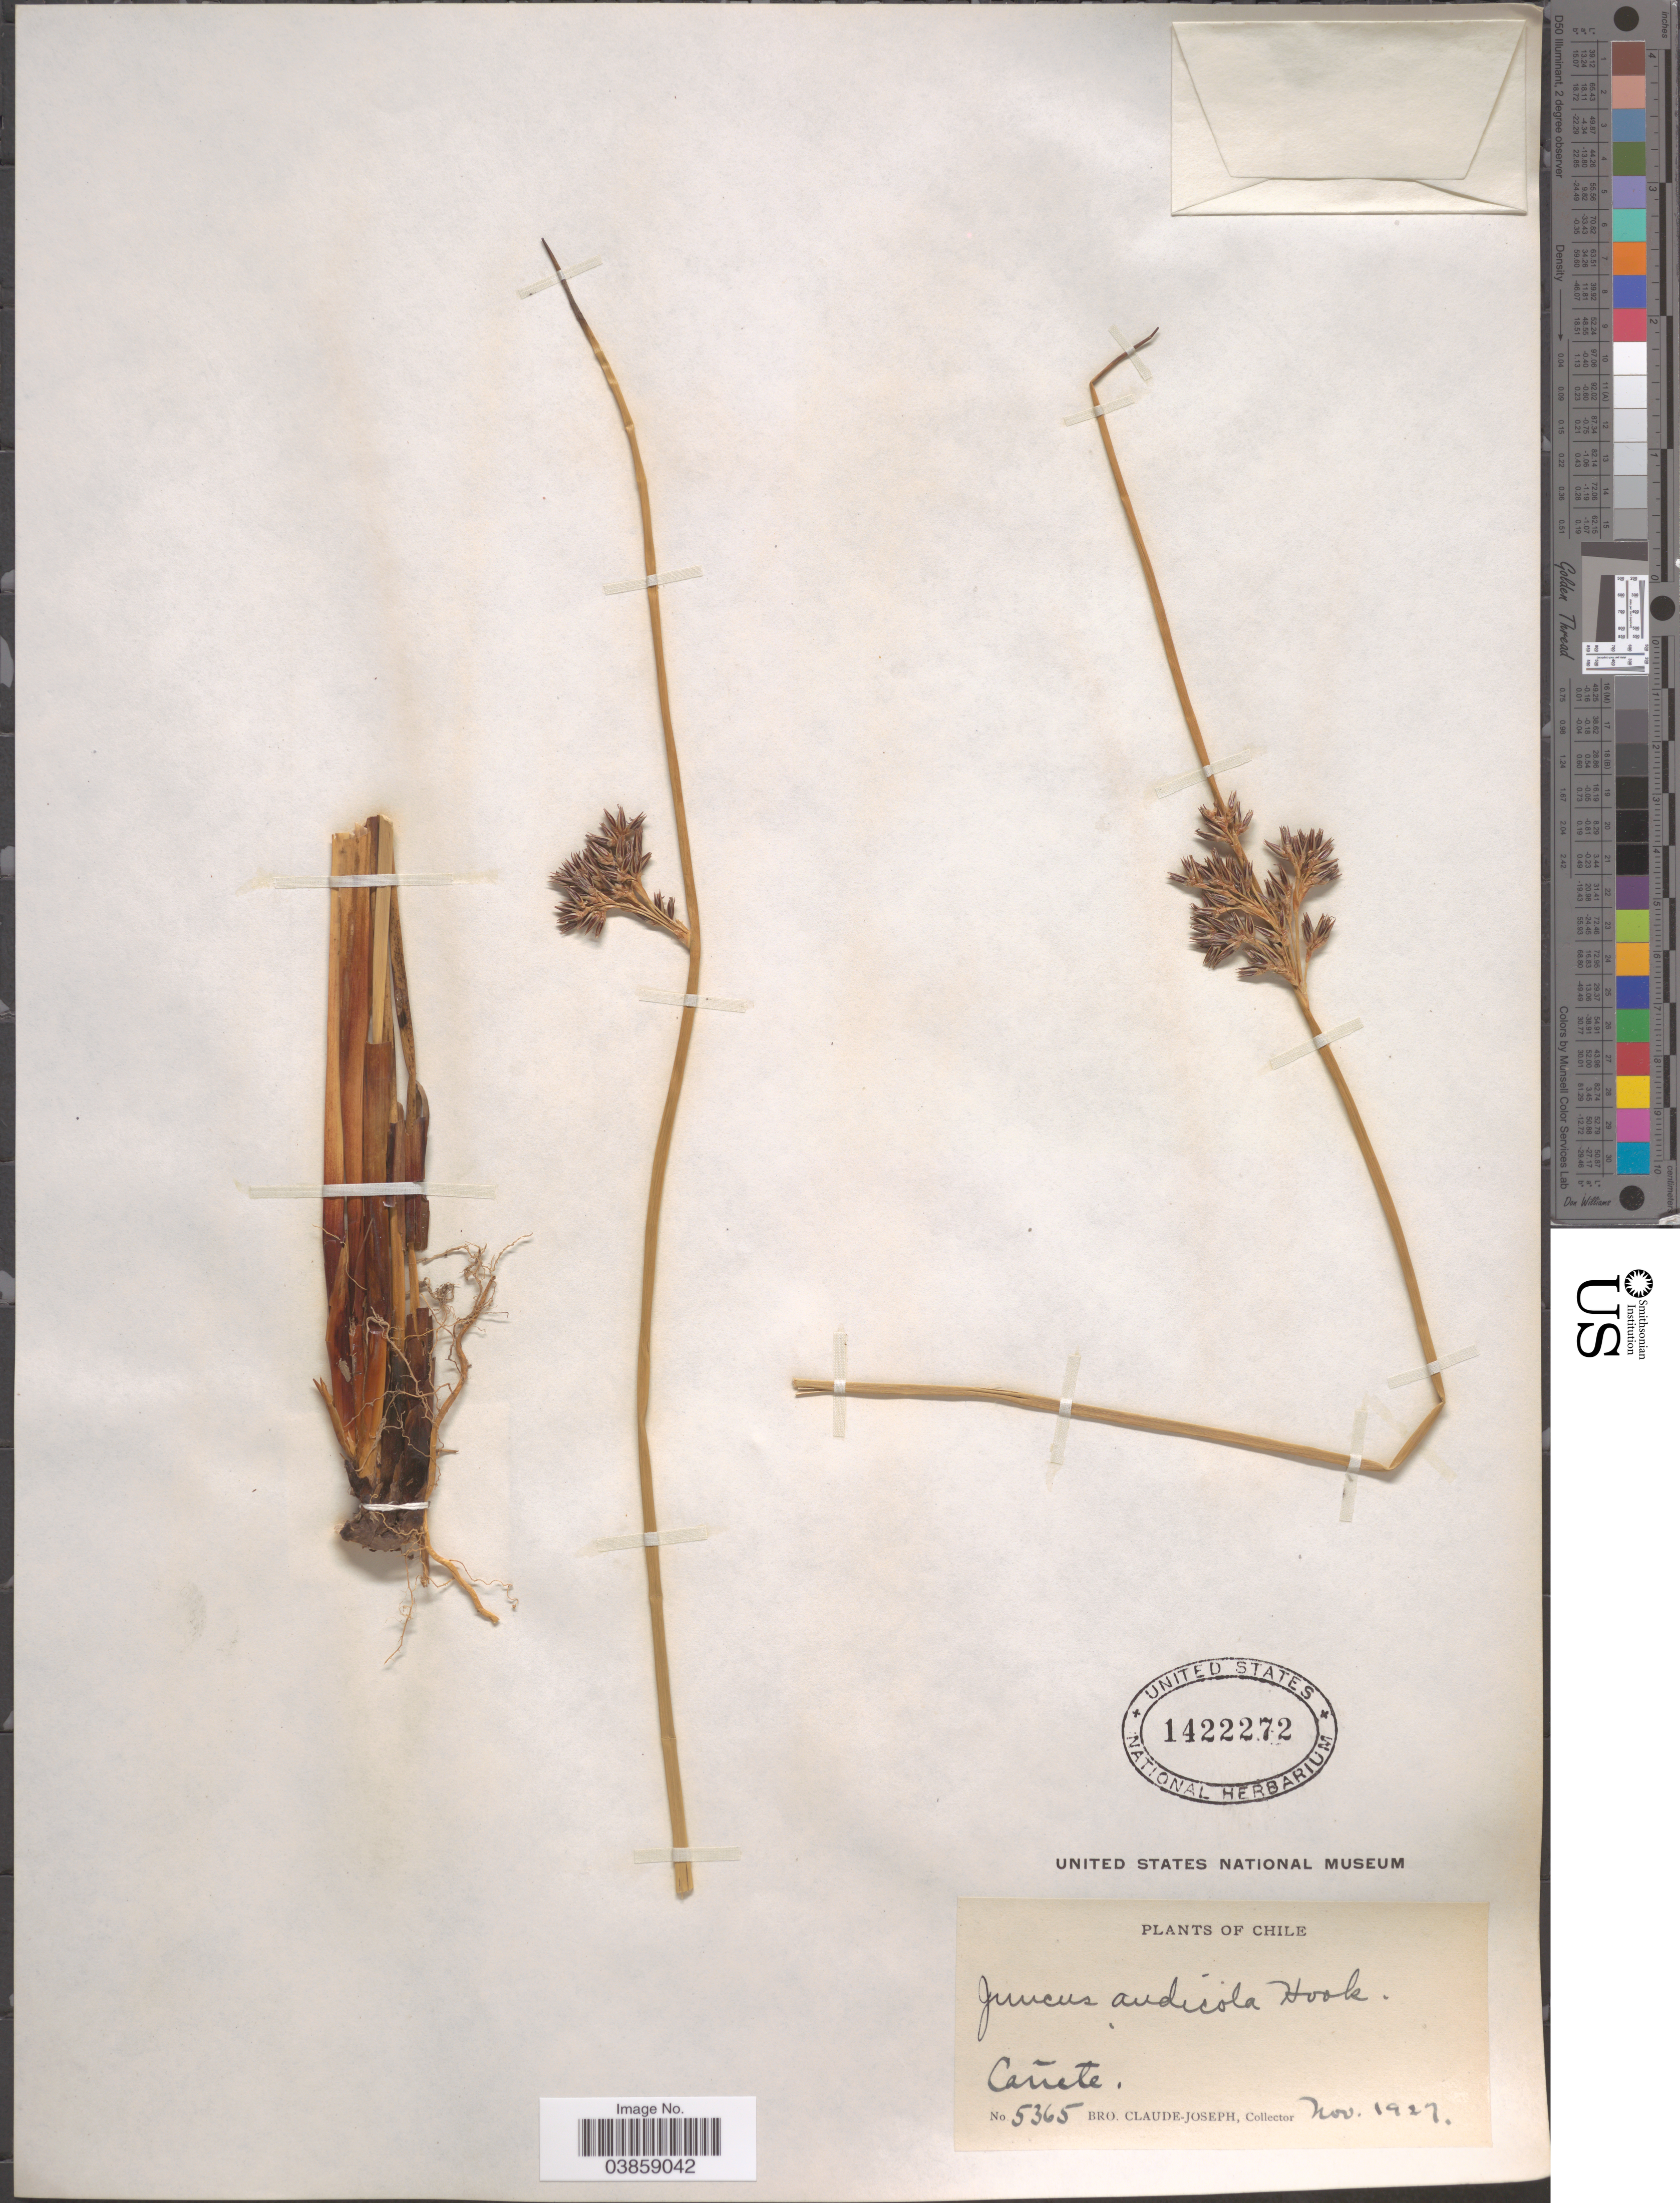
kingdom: Plantae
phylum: Tracheophyta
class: Liliopsida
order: Poales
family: Juncaceae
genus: Juncus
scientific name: Juncus arcticus var. andicola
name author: (Hook.) Balslev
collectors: Bro. Claude-Joseph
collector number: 5365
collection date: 1927-11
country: Chile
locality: Cañete.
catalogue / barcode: US 1422272